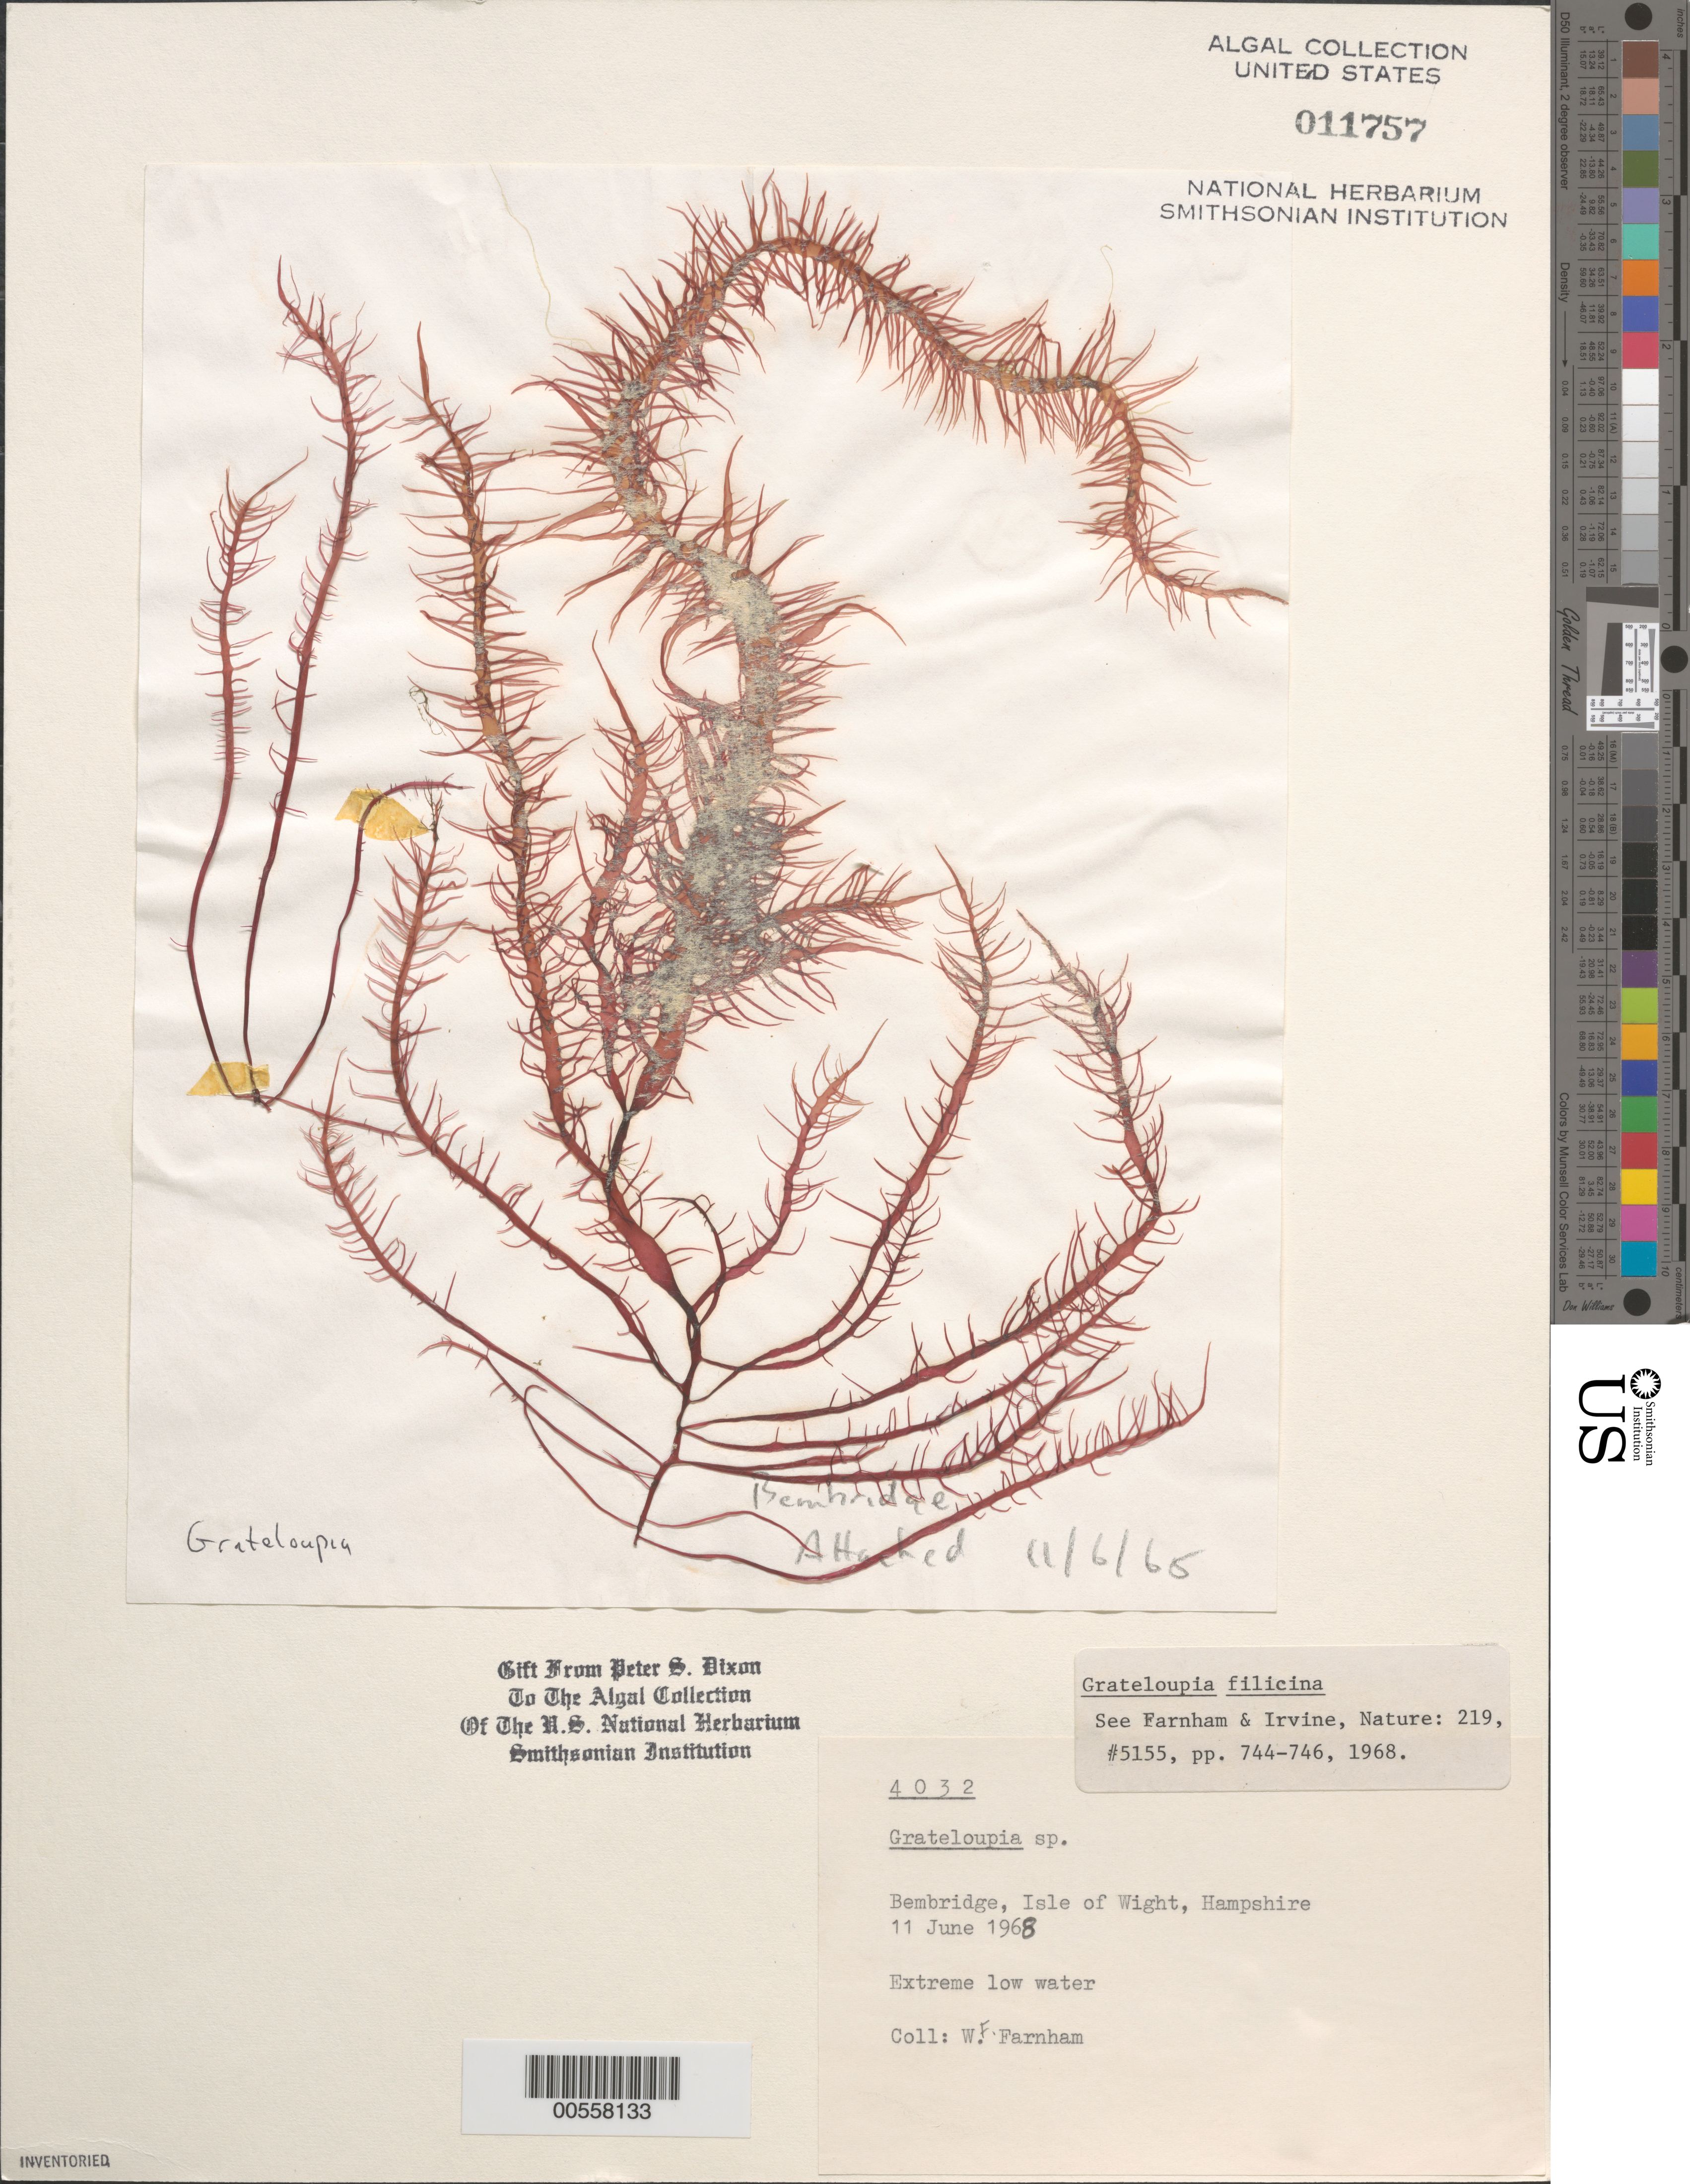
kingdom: Plantae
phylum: Rhodophyta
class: Florideophyceae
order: Halymeniales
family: Halymeniaceae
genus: Grateloupia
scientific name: Grateloupia filicina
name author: (J.V.Lamouroux) C. Agardh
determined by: Dixon, P. S.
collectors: W. Farnham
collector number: PSD 4032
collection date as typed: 11 Jun 1968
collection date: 1968-06-11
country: United Kingdom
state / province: England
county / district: Isle of Wight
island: Isle of Wight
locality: Bembridge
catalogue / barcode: US 11757